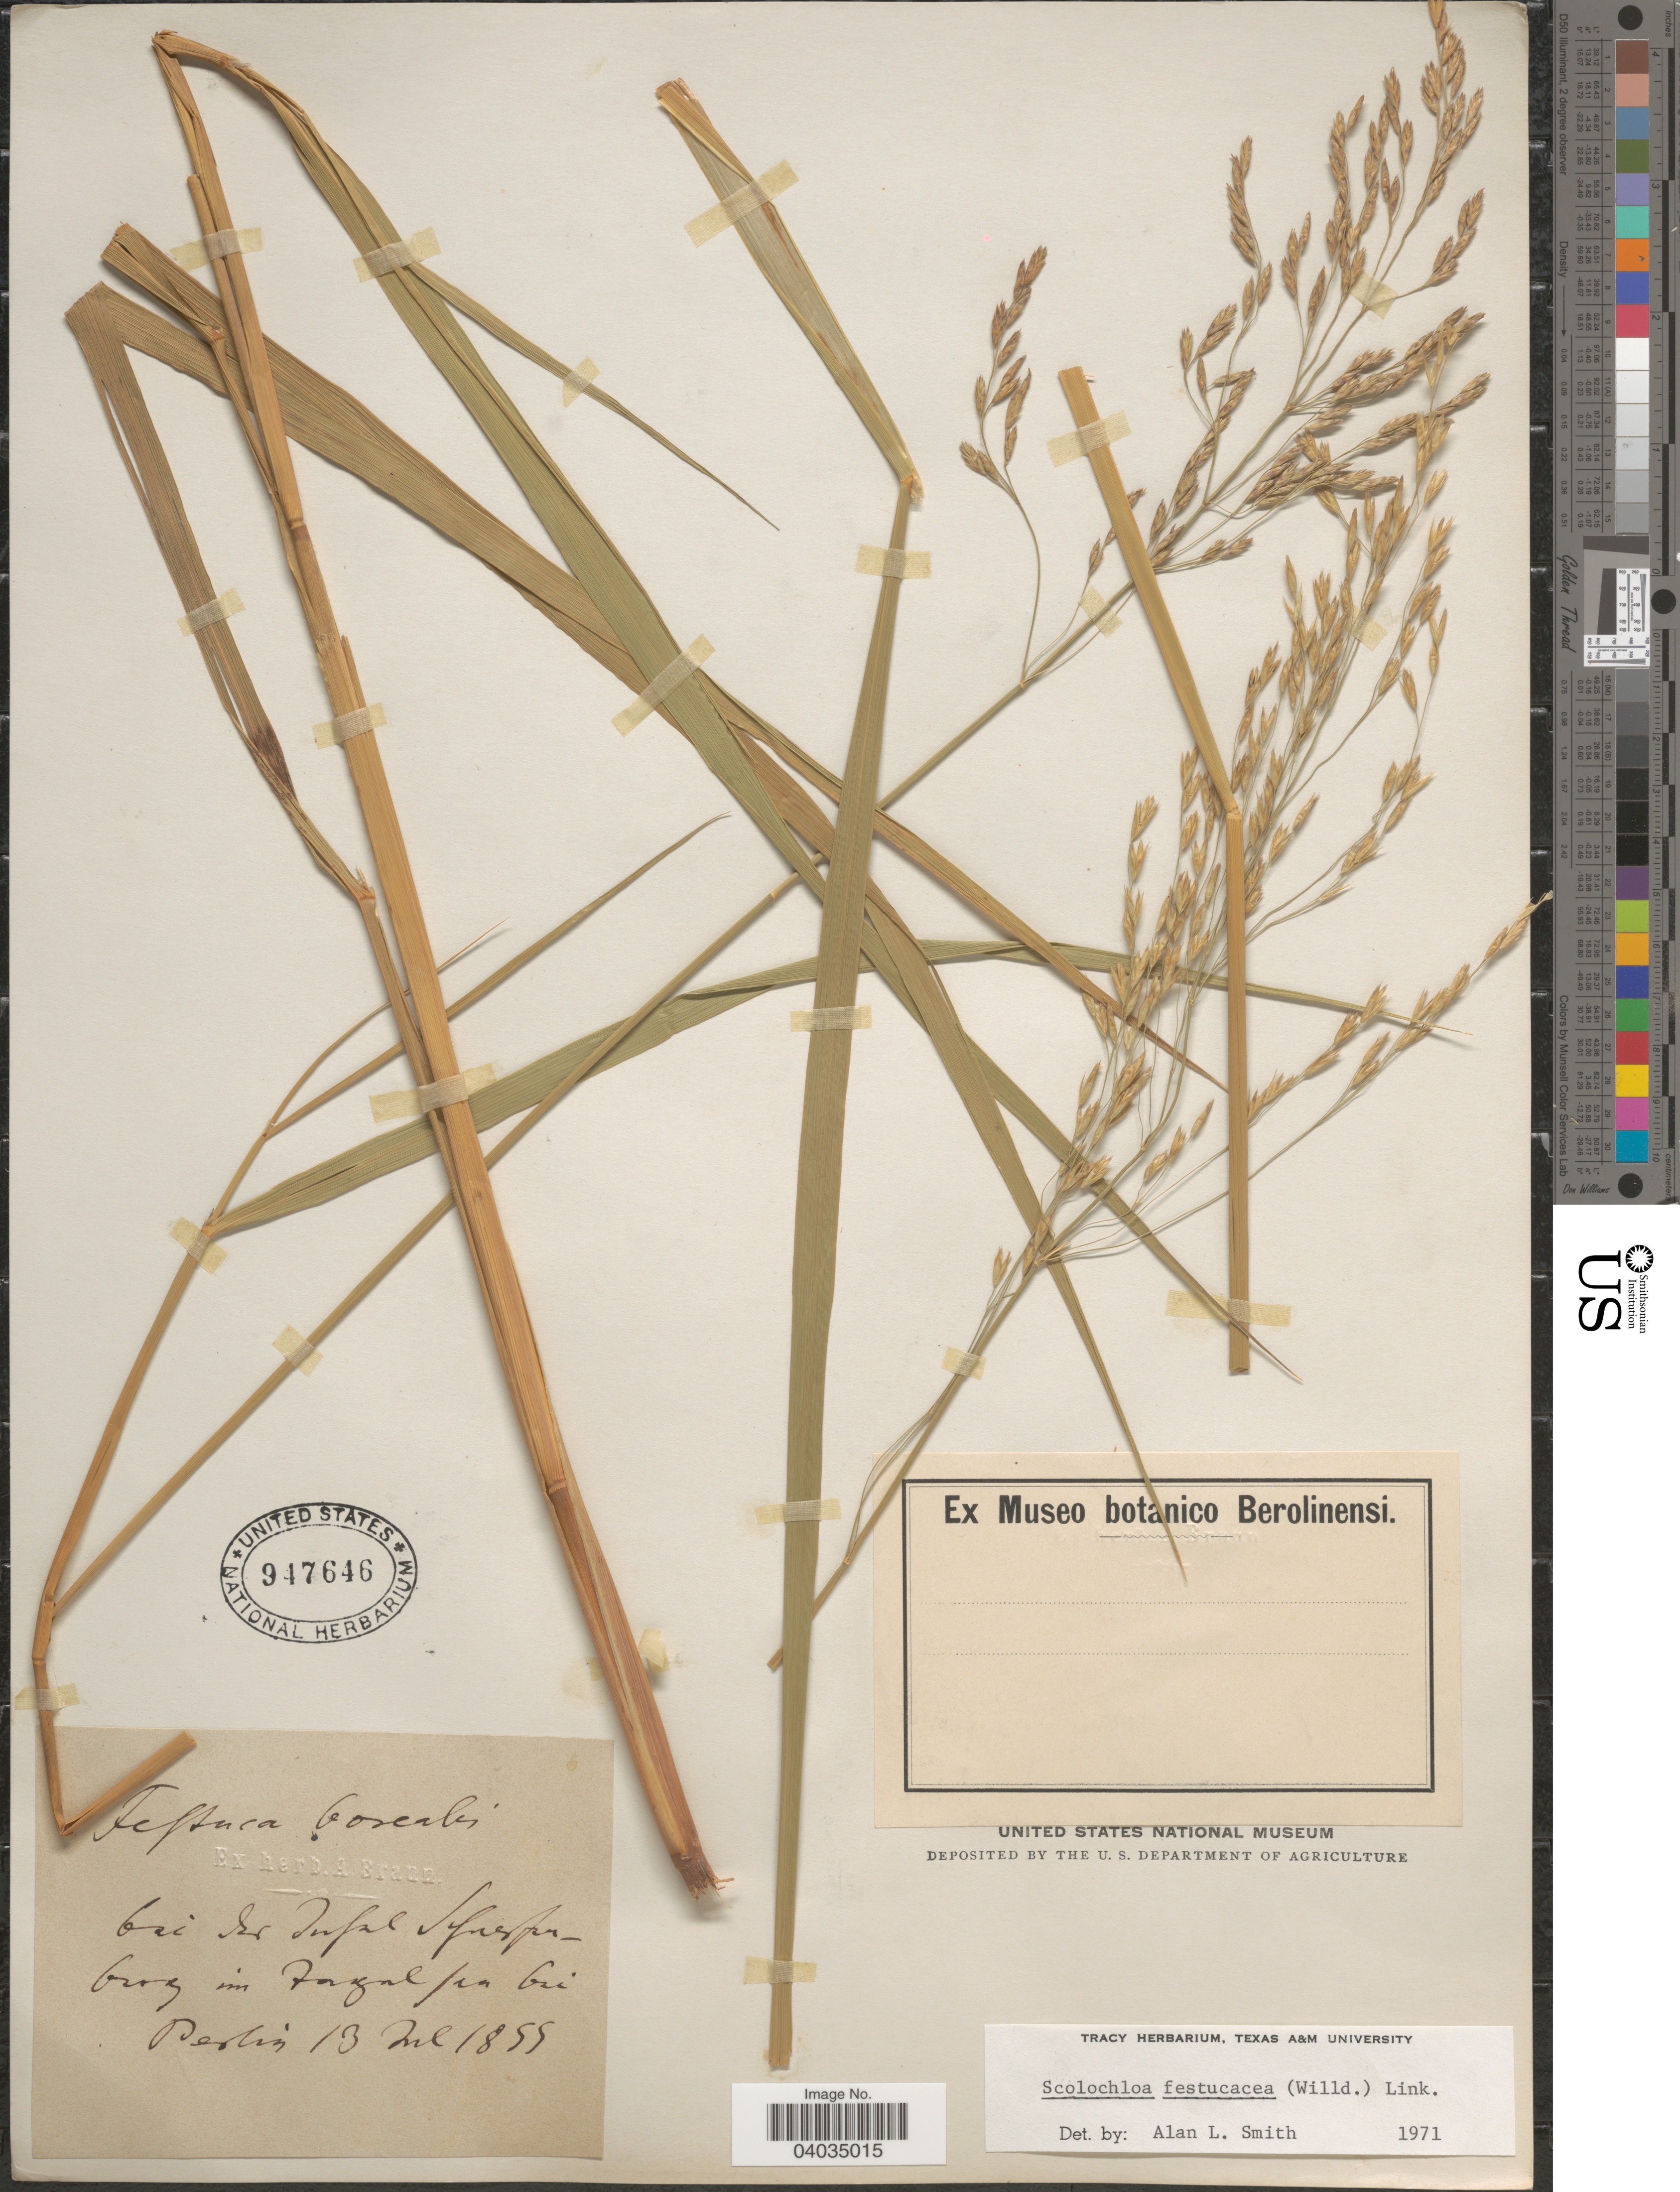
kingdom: Plantae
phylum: Tracheophyta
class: Liliopsida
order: Poales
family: Poaceae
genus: Scolochloa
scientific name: Scolochloa festucacea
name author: (Willd.) Link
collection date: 1855-07-13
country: Germany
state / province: Berlin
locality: Bei der Infal Sylvisfinburg im fazal fen bei Berlin. [interpreted]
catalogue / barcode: US 947646